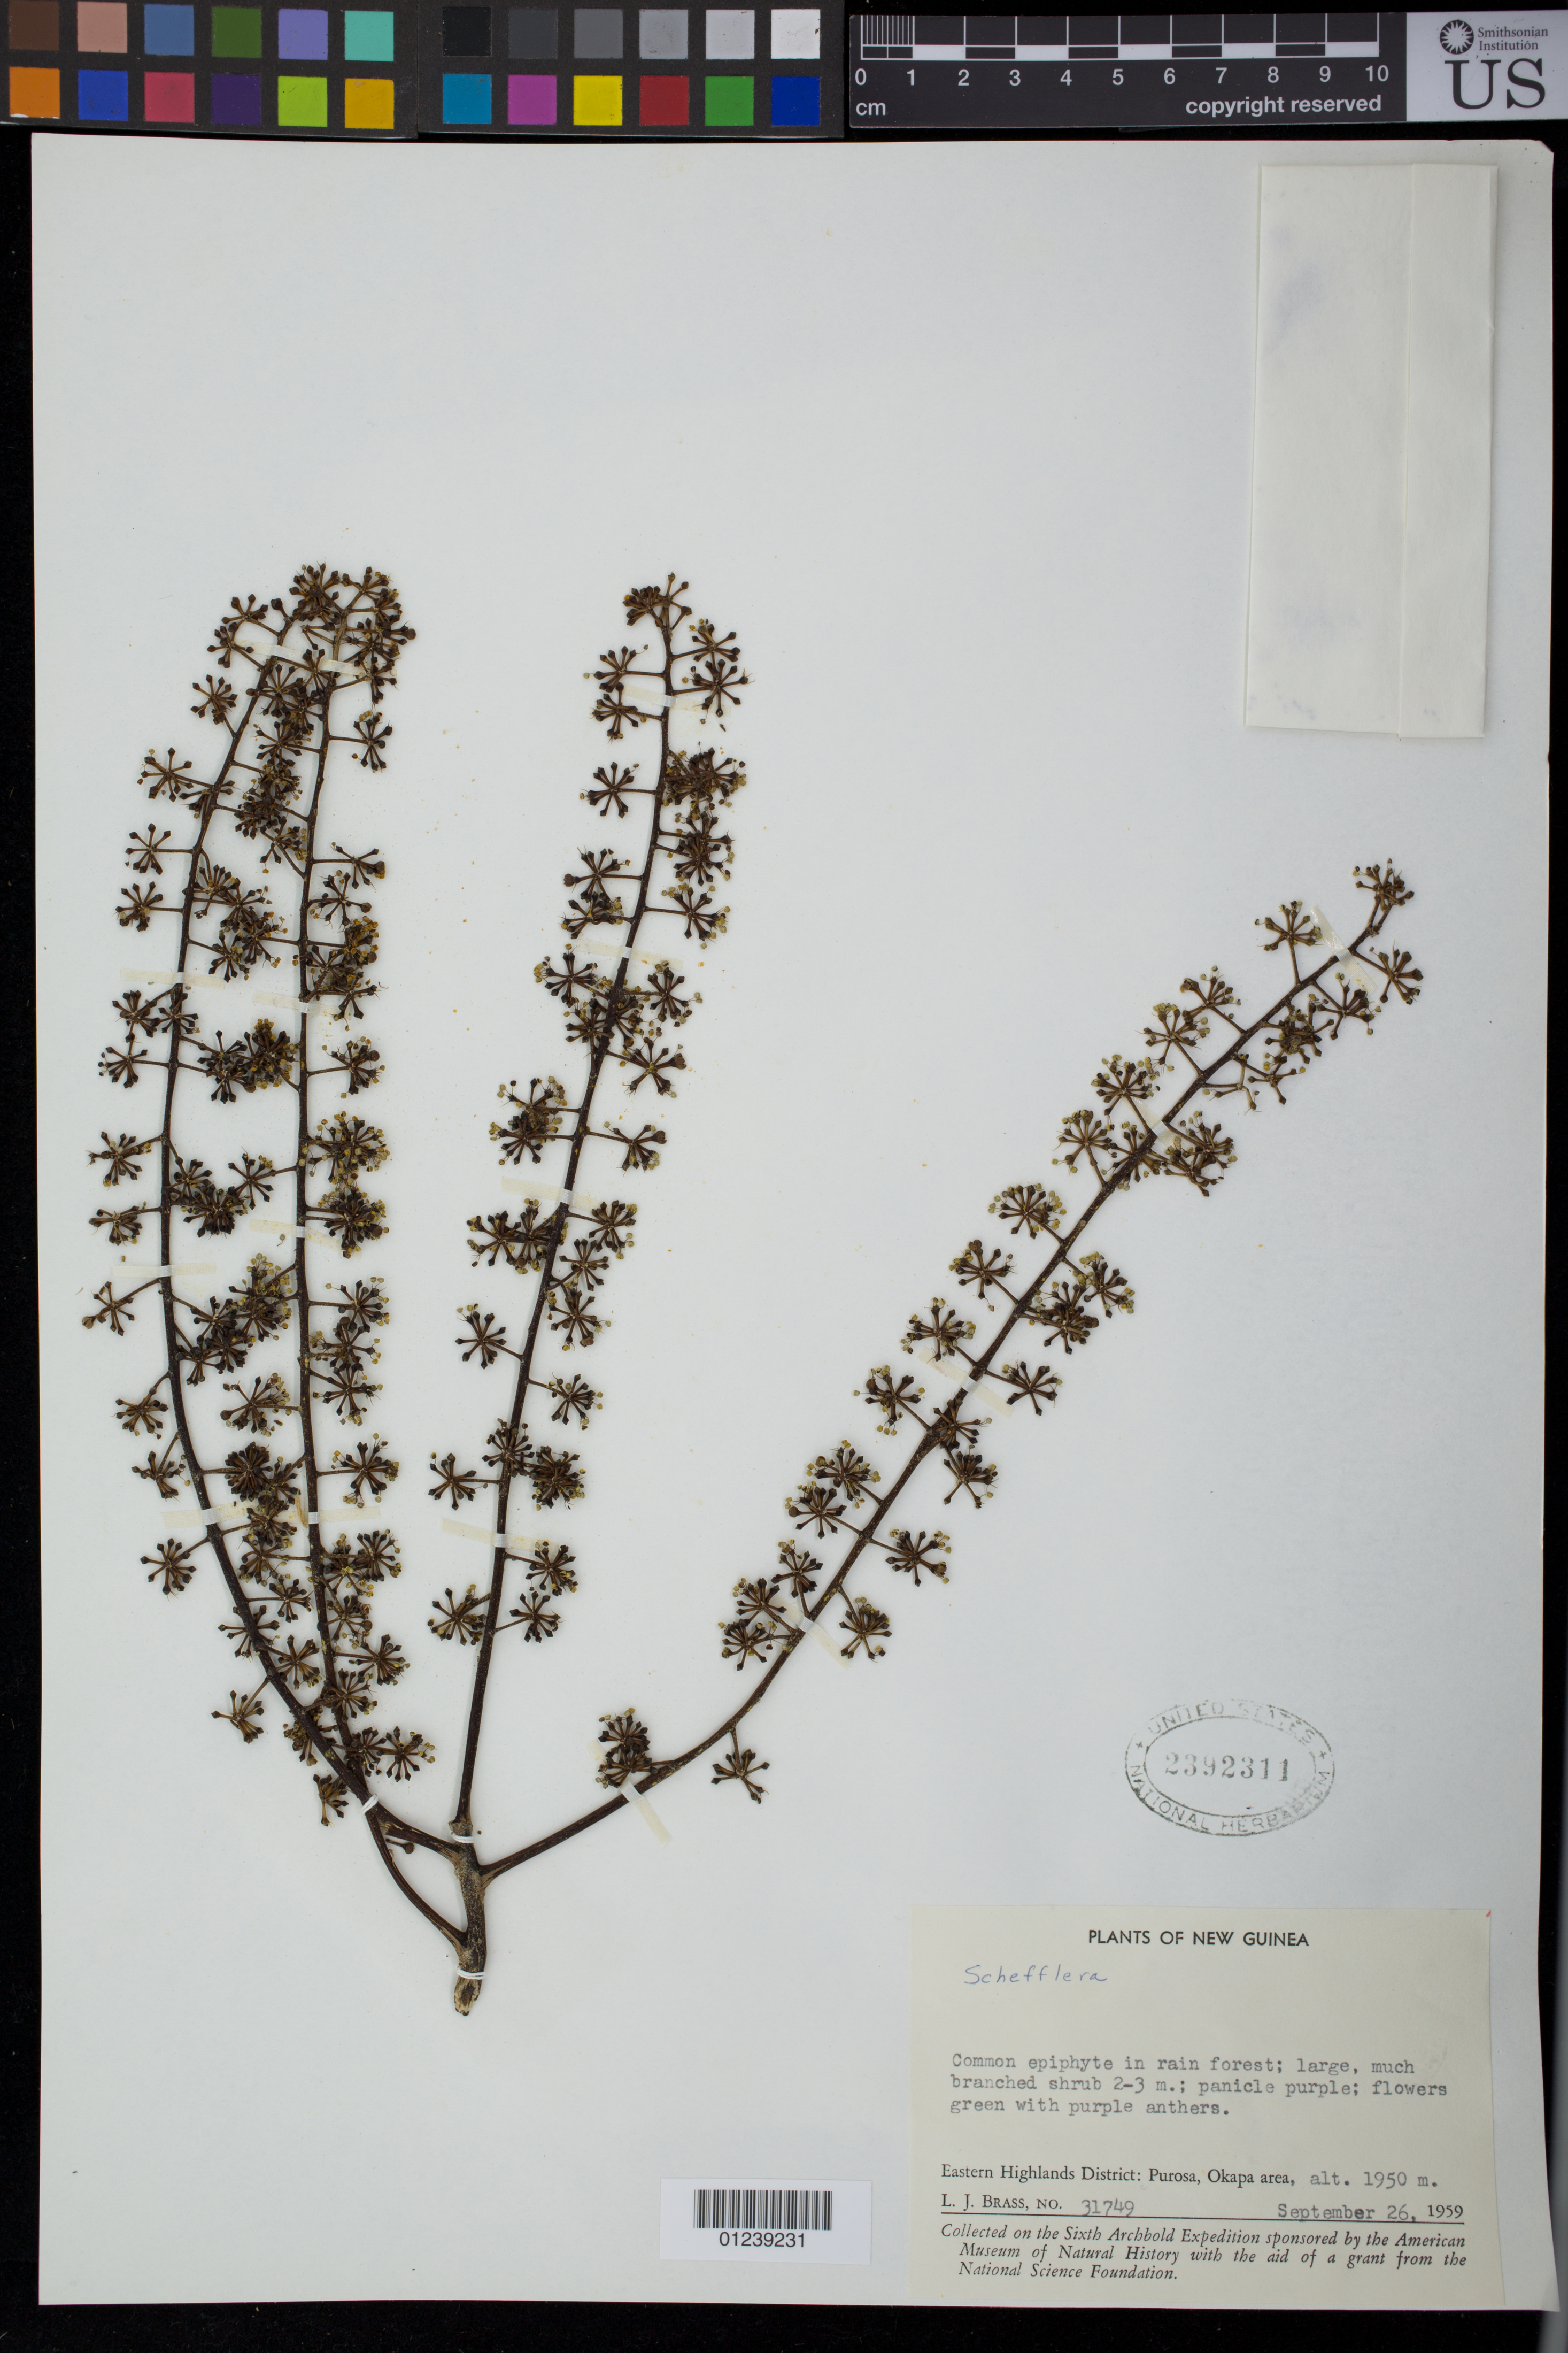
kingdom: Plantae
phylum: Tracheophyta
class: Magnoliopsida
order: Apiales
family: Araliaceae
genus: Schefflera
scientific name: Schefflera sp.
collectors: L. J. Brass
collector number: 31749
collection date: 1959-09-26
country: Papua New Guinea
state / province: Eastern Highlands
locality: Purosa, Okapa area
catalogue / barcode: US 2392311